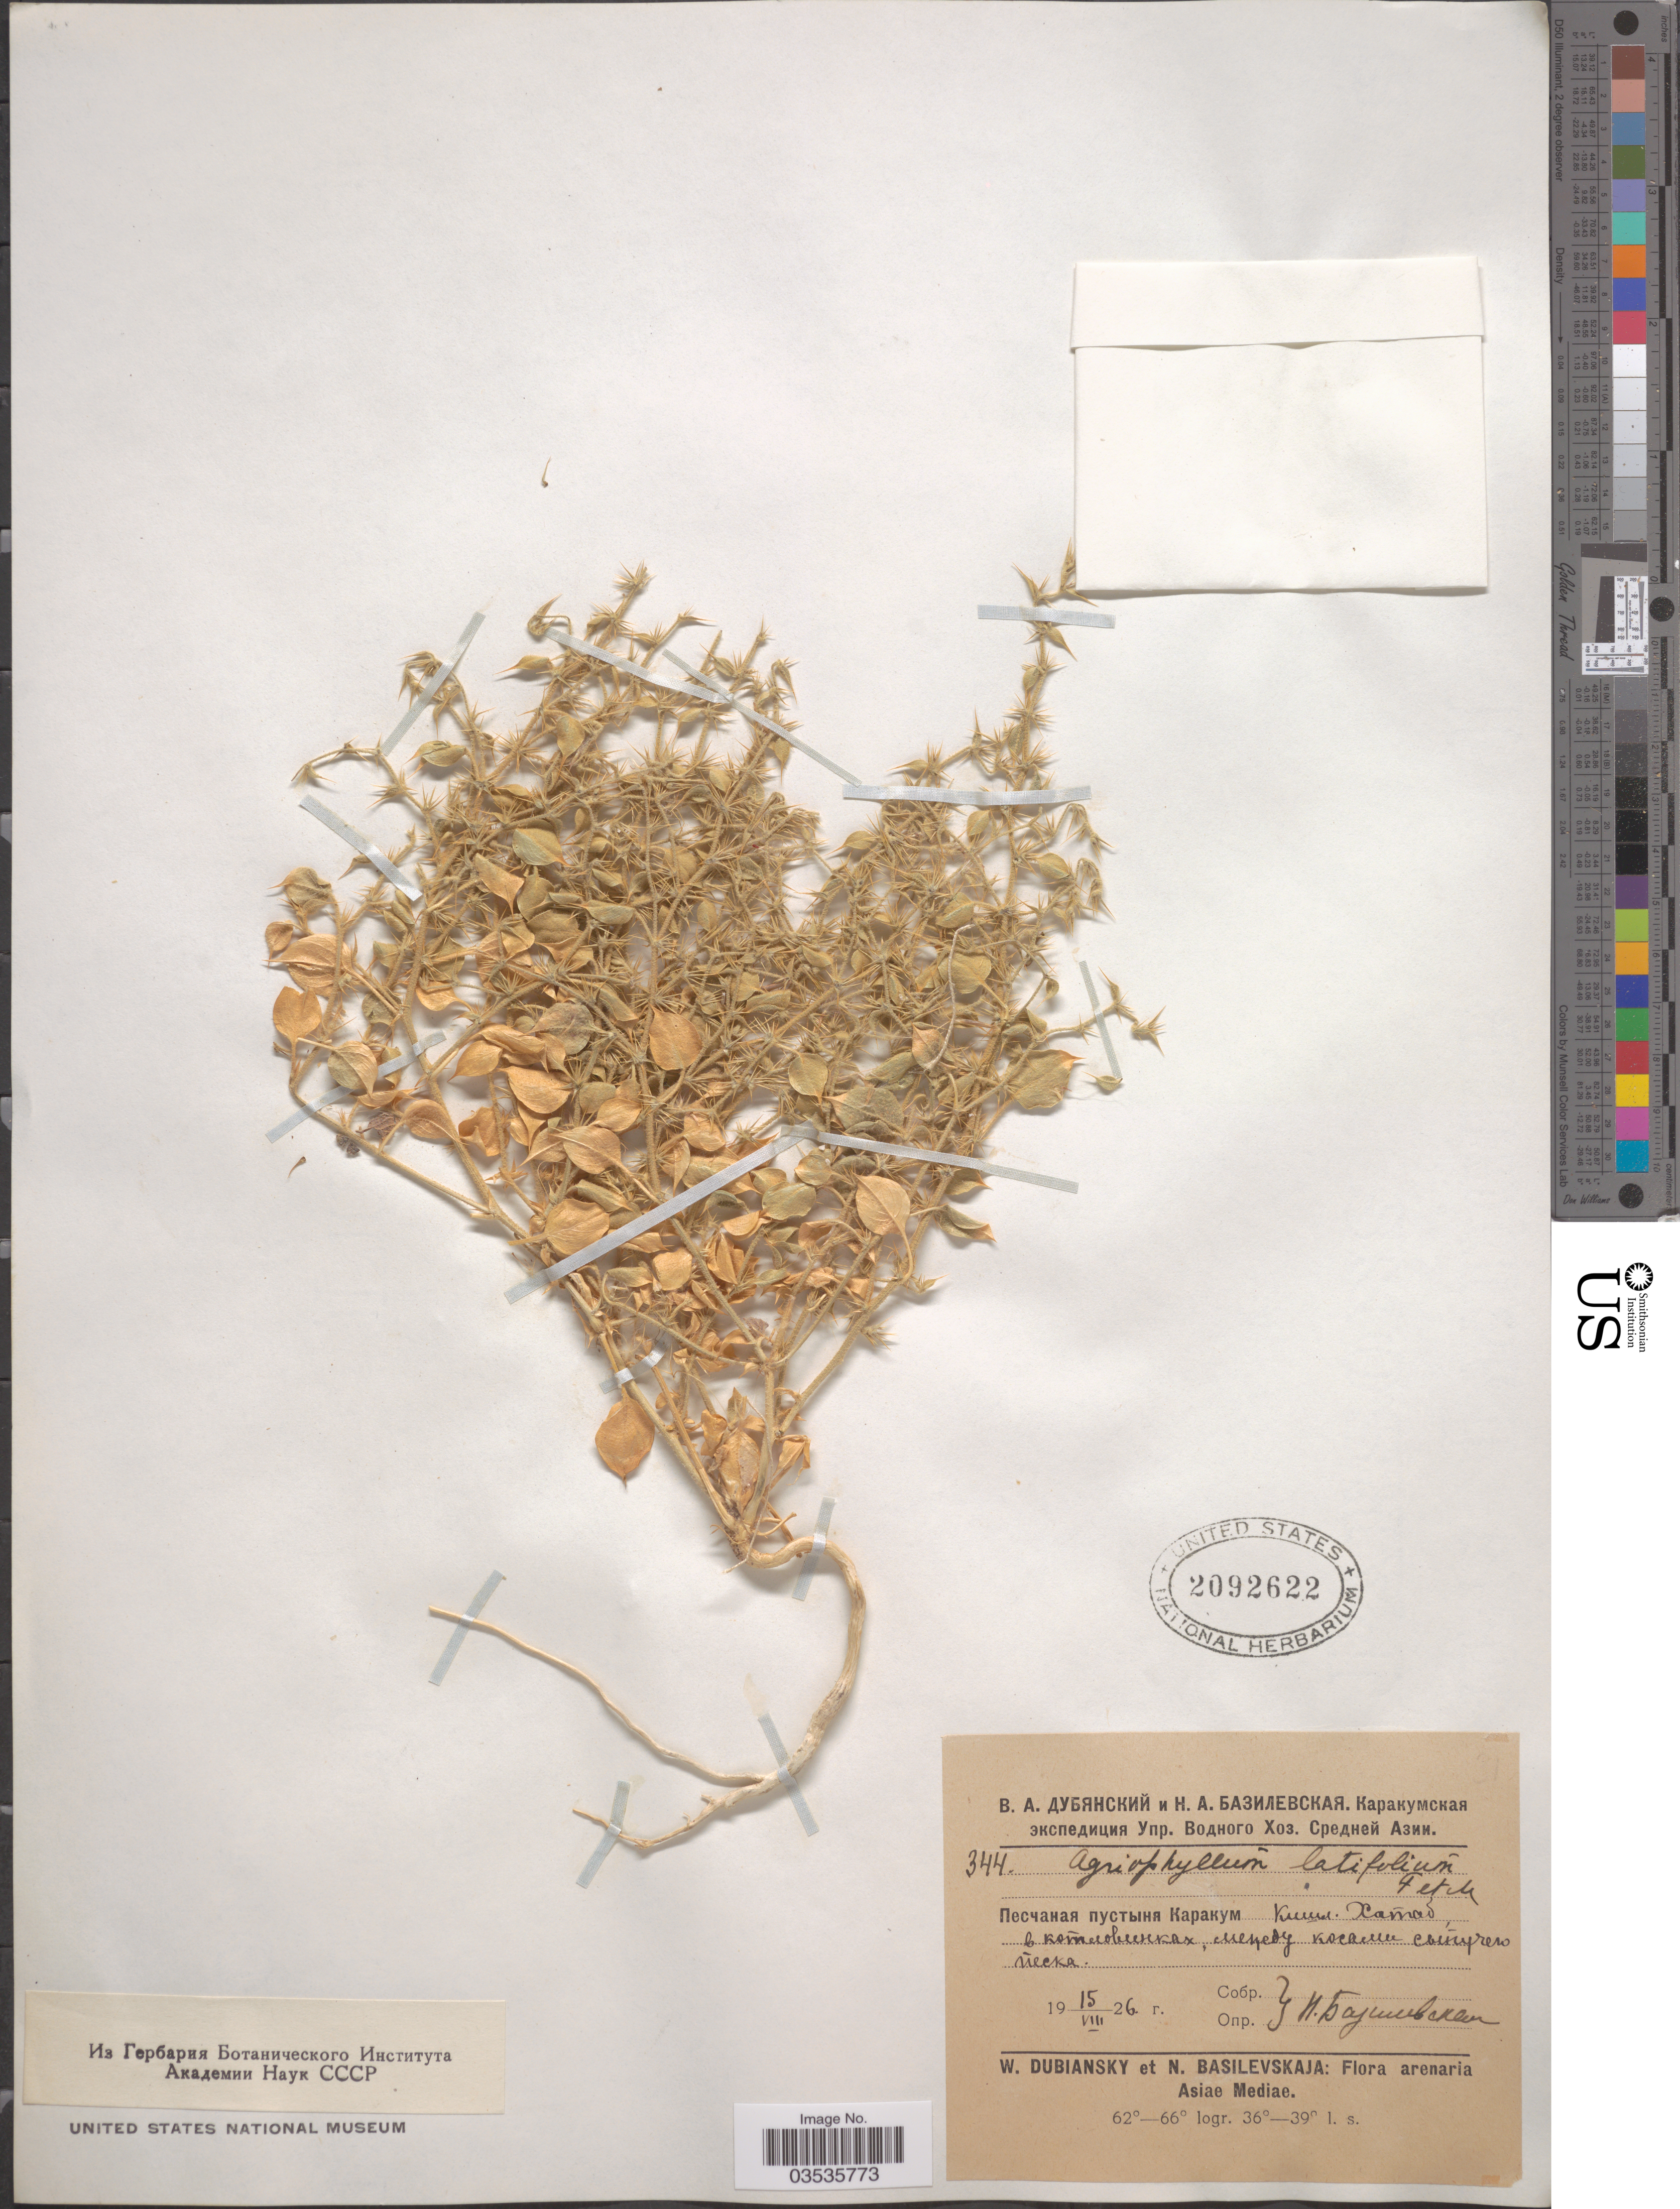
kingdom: Plantae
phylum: Tracheophyta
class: Magnoliopsida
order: Caryophyllales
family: Amaranthaceae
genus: Agriophyllum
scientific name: Agriophyllum latifolium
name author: Fisch. & C.A. Mey.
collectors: N. Bazilevskaya & N. Basilevskaja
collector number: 344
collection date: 1926-08-15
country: Turkmenistan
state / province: Lebap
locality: Karakum Desert, village Khatab. Asiae Mediae.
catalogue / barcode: US 2092622